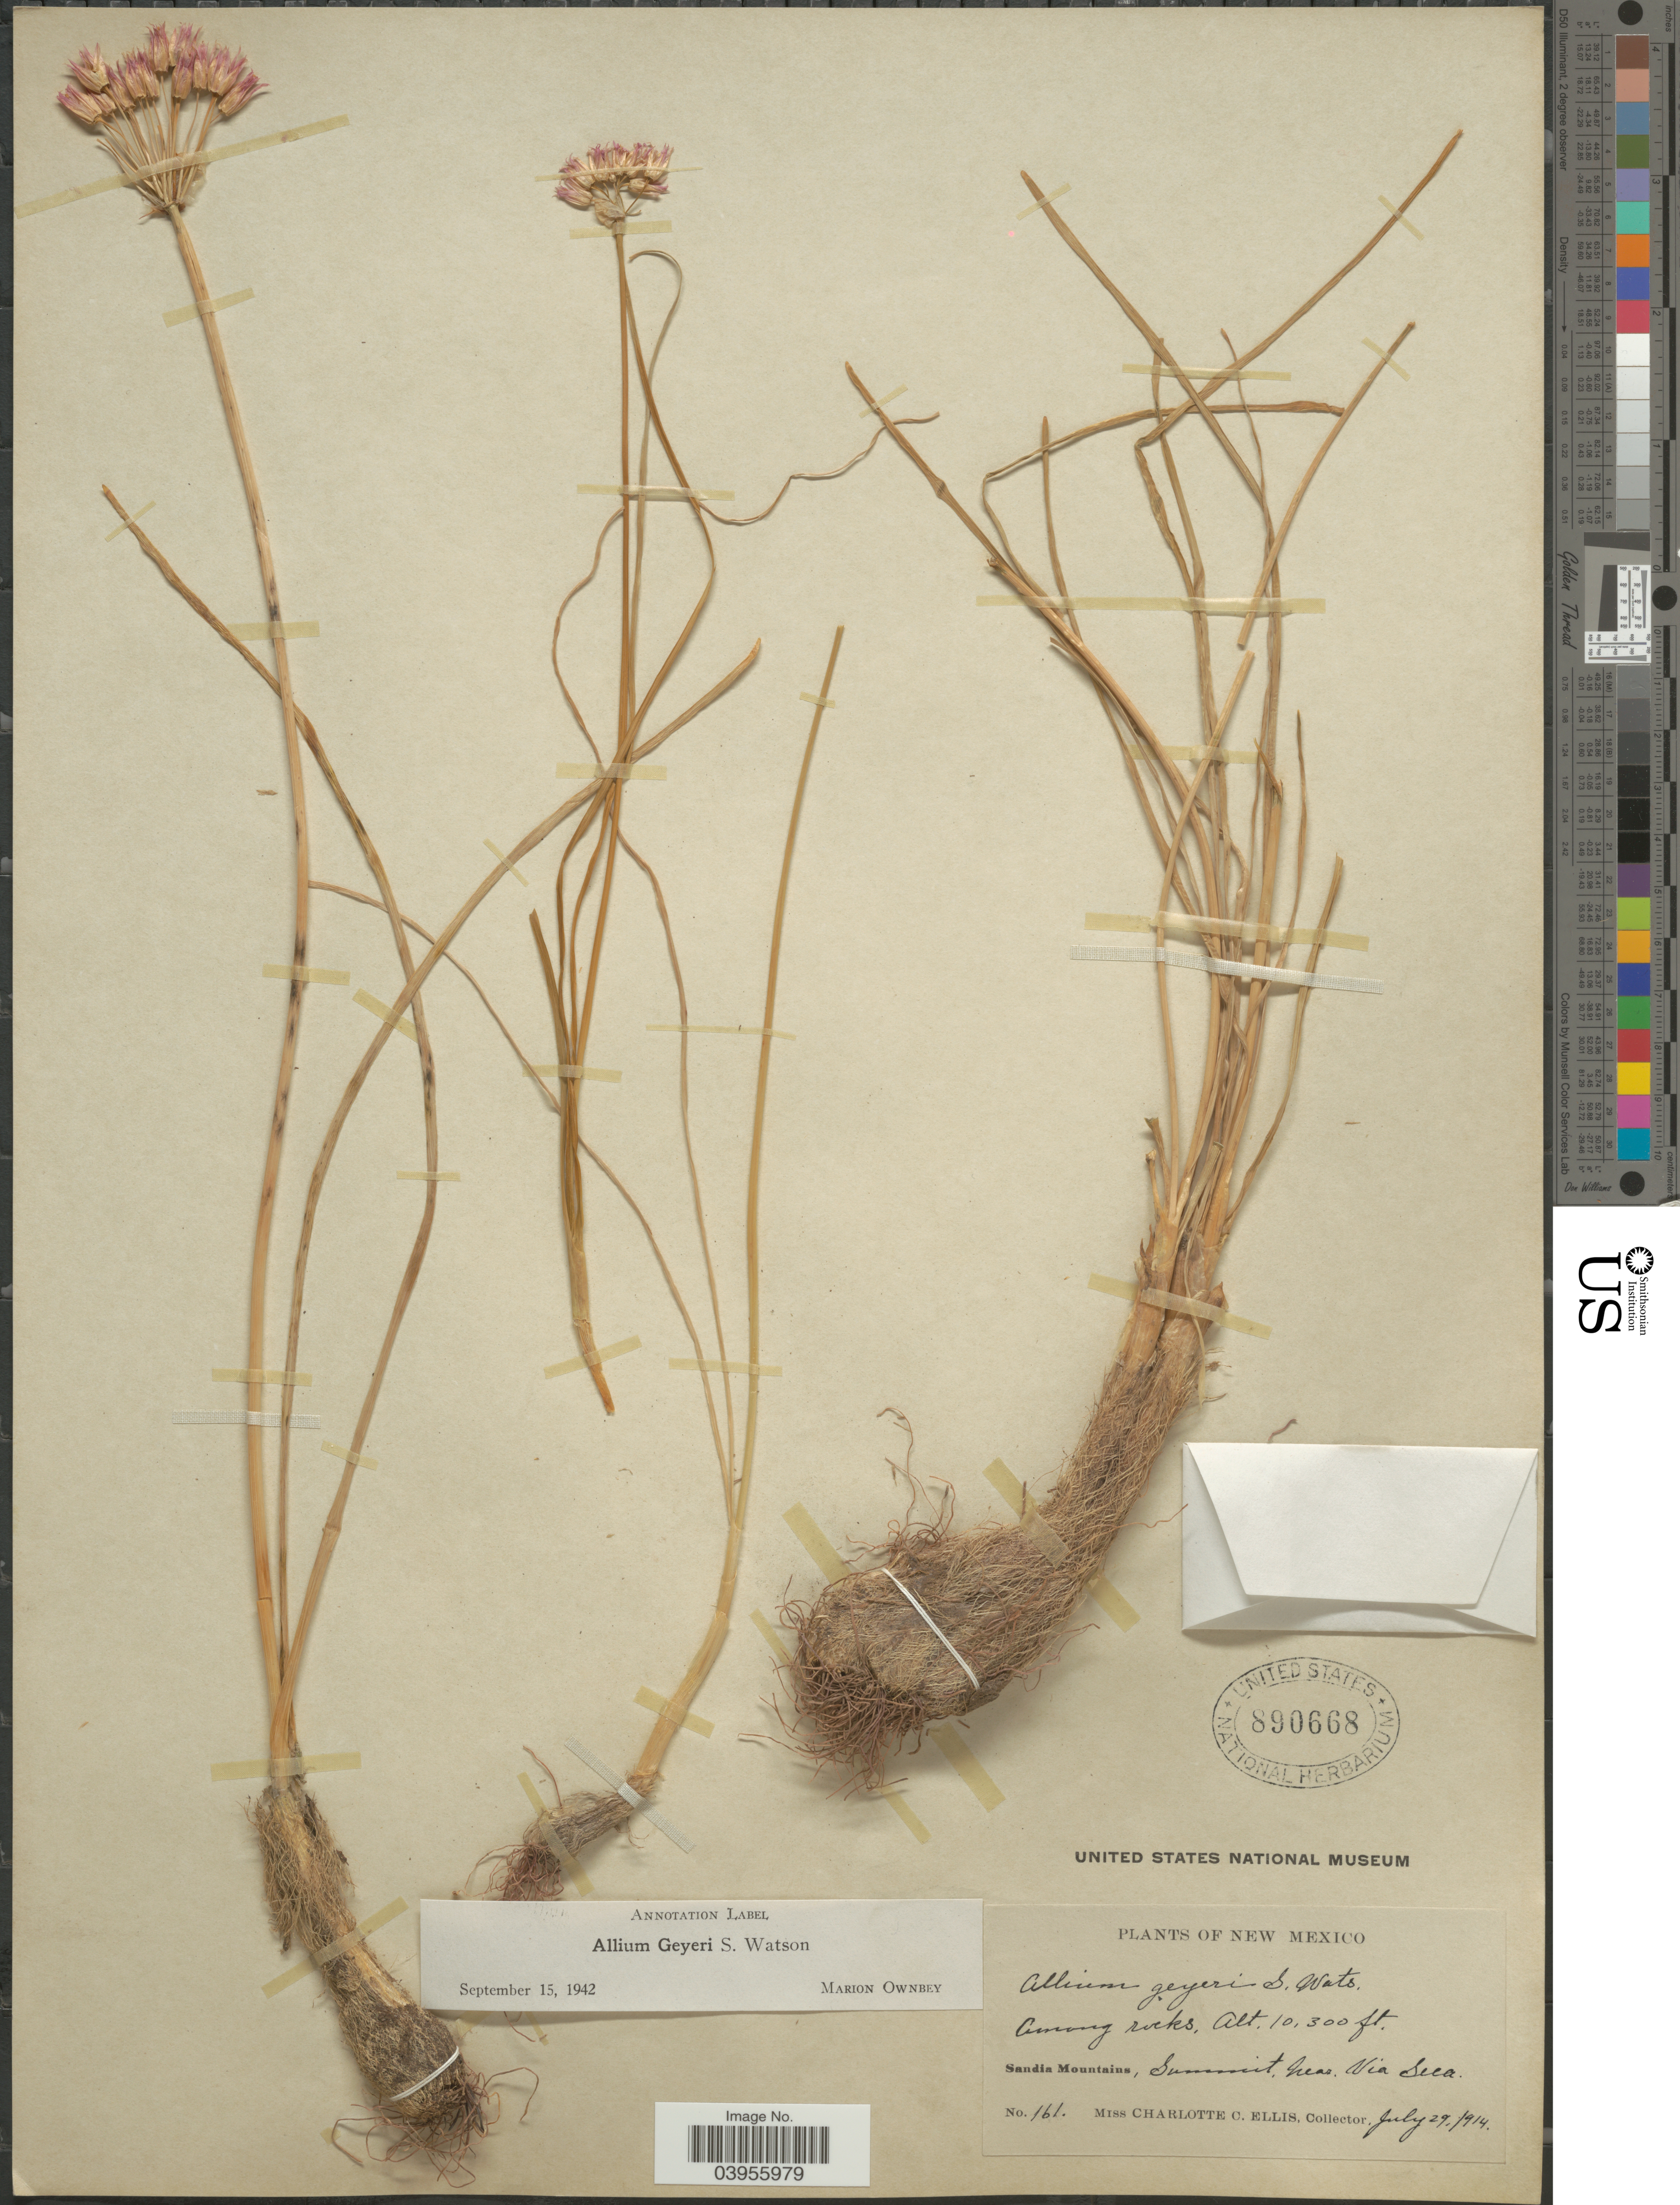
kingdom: Plantae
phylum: Tracheophyta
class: Liliopsida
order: Asparagales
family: Amaryllidaceae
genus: Allium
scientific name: Allium geyeri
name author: S. Watson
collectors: C. C. Ellis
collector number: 161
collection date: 1914-07-29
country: United States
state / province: New Mexico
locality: Sandia Mountains, Summit near Via Seca.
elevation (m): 3139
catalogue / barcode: US 890668